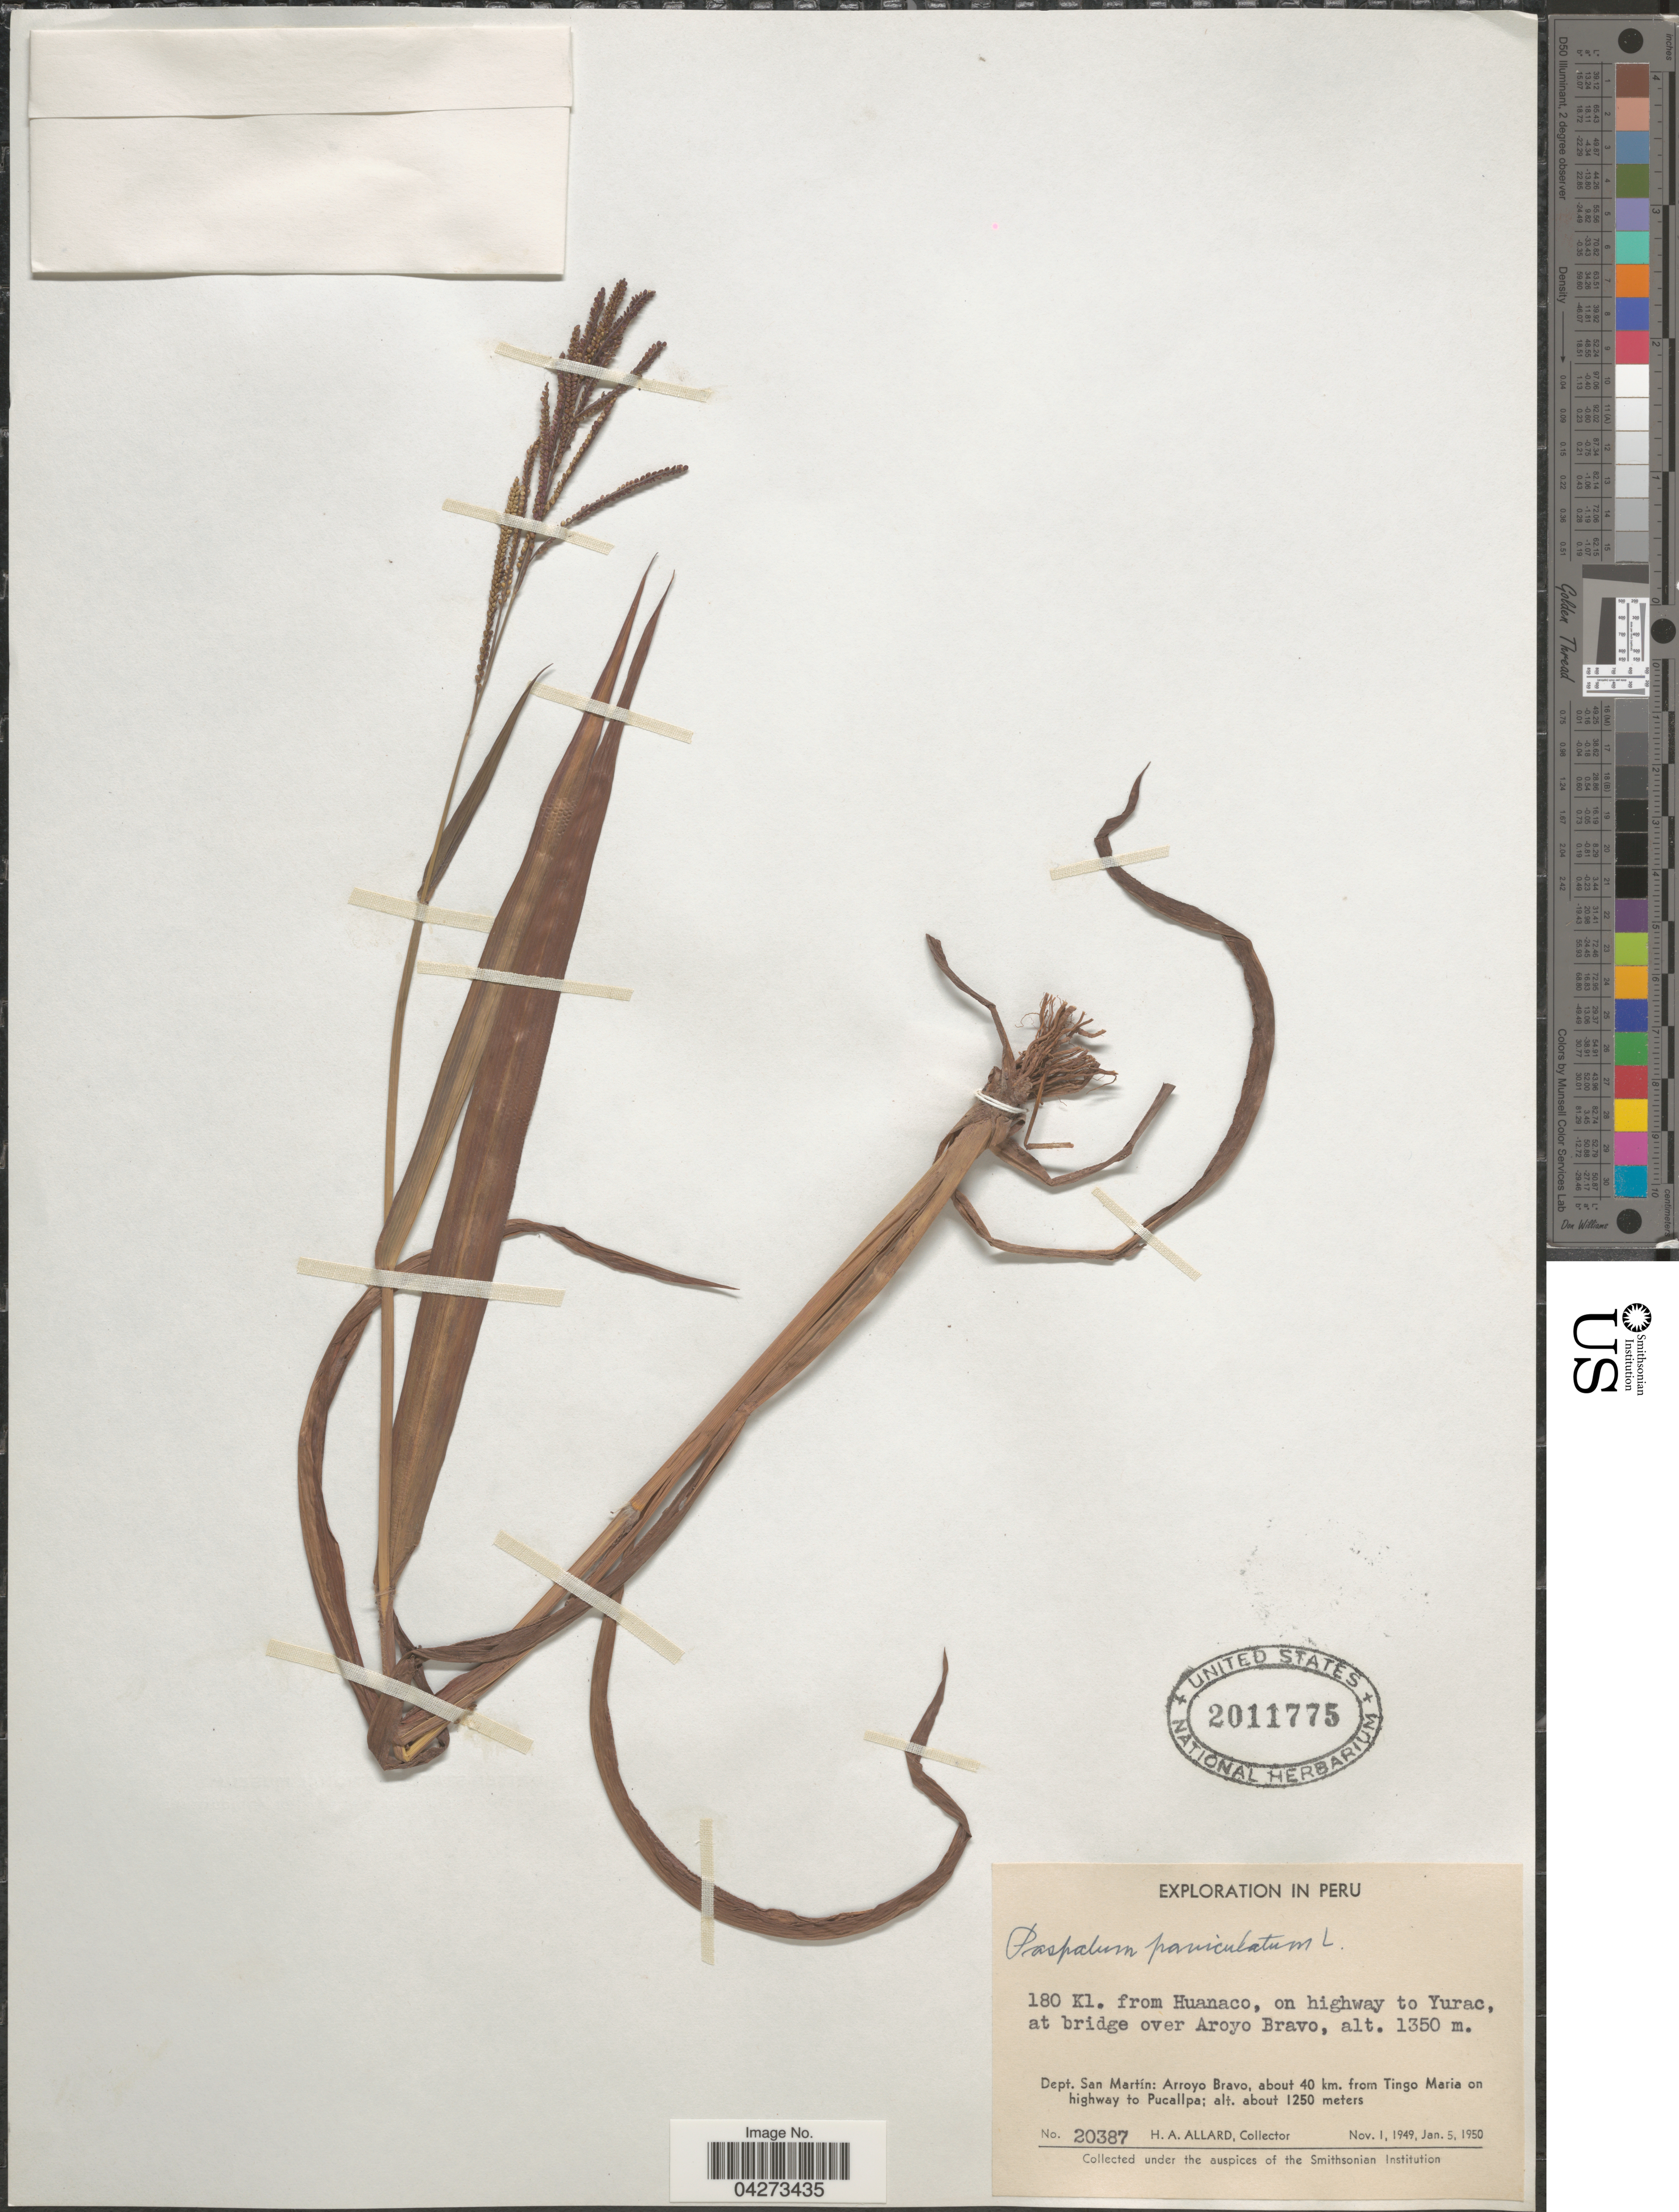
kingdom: Plantae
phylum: Tracheophyta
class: Liliopsida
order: Poales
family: Poaceae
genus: Paspalum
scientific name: Paspalum paniculatum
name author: L.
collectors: H. A. Allard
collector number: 20387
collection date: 1949-11-01/1950-01-05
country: Peru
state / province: San Martín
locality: Exploration in Peru. 180 Kl. from Huanuco, on highway to Yurac, at bridge over Aroyo Bravo. Dept. San Martin: Arroyo Bravo, about 40 km. from Tingo María on highway to Pucallpa.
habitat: on highway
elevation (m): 1250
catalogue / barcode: US 2011775